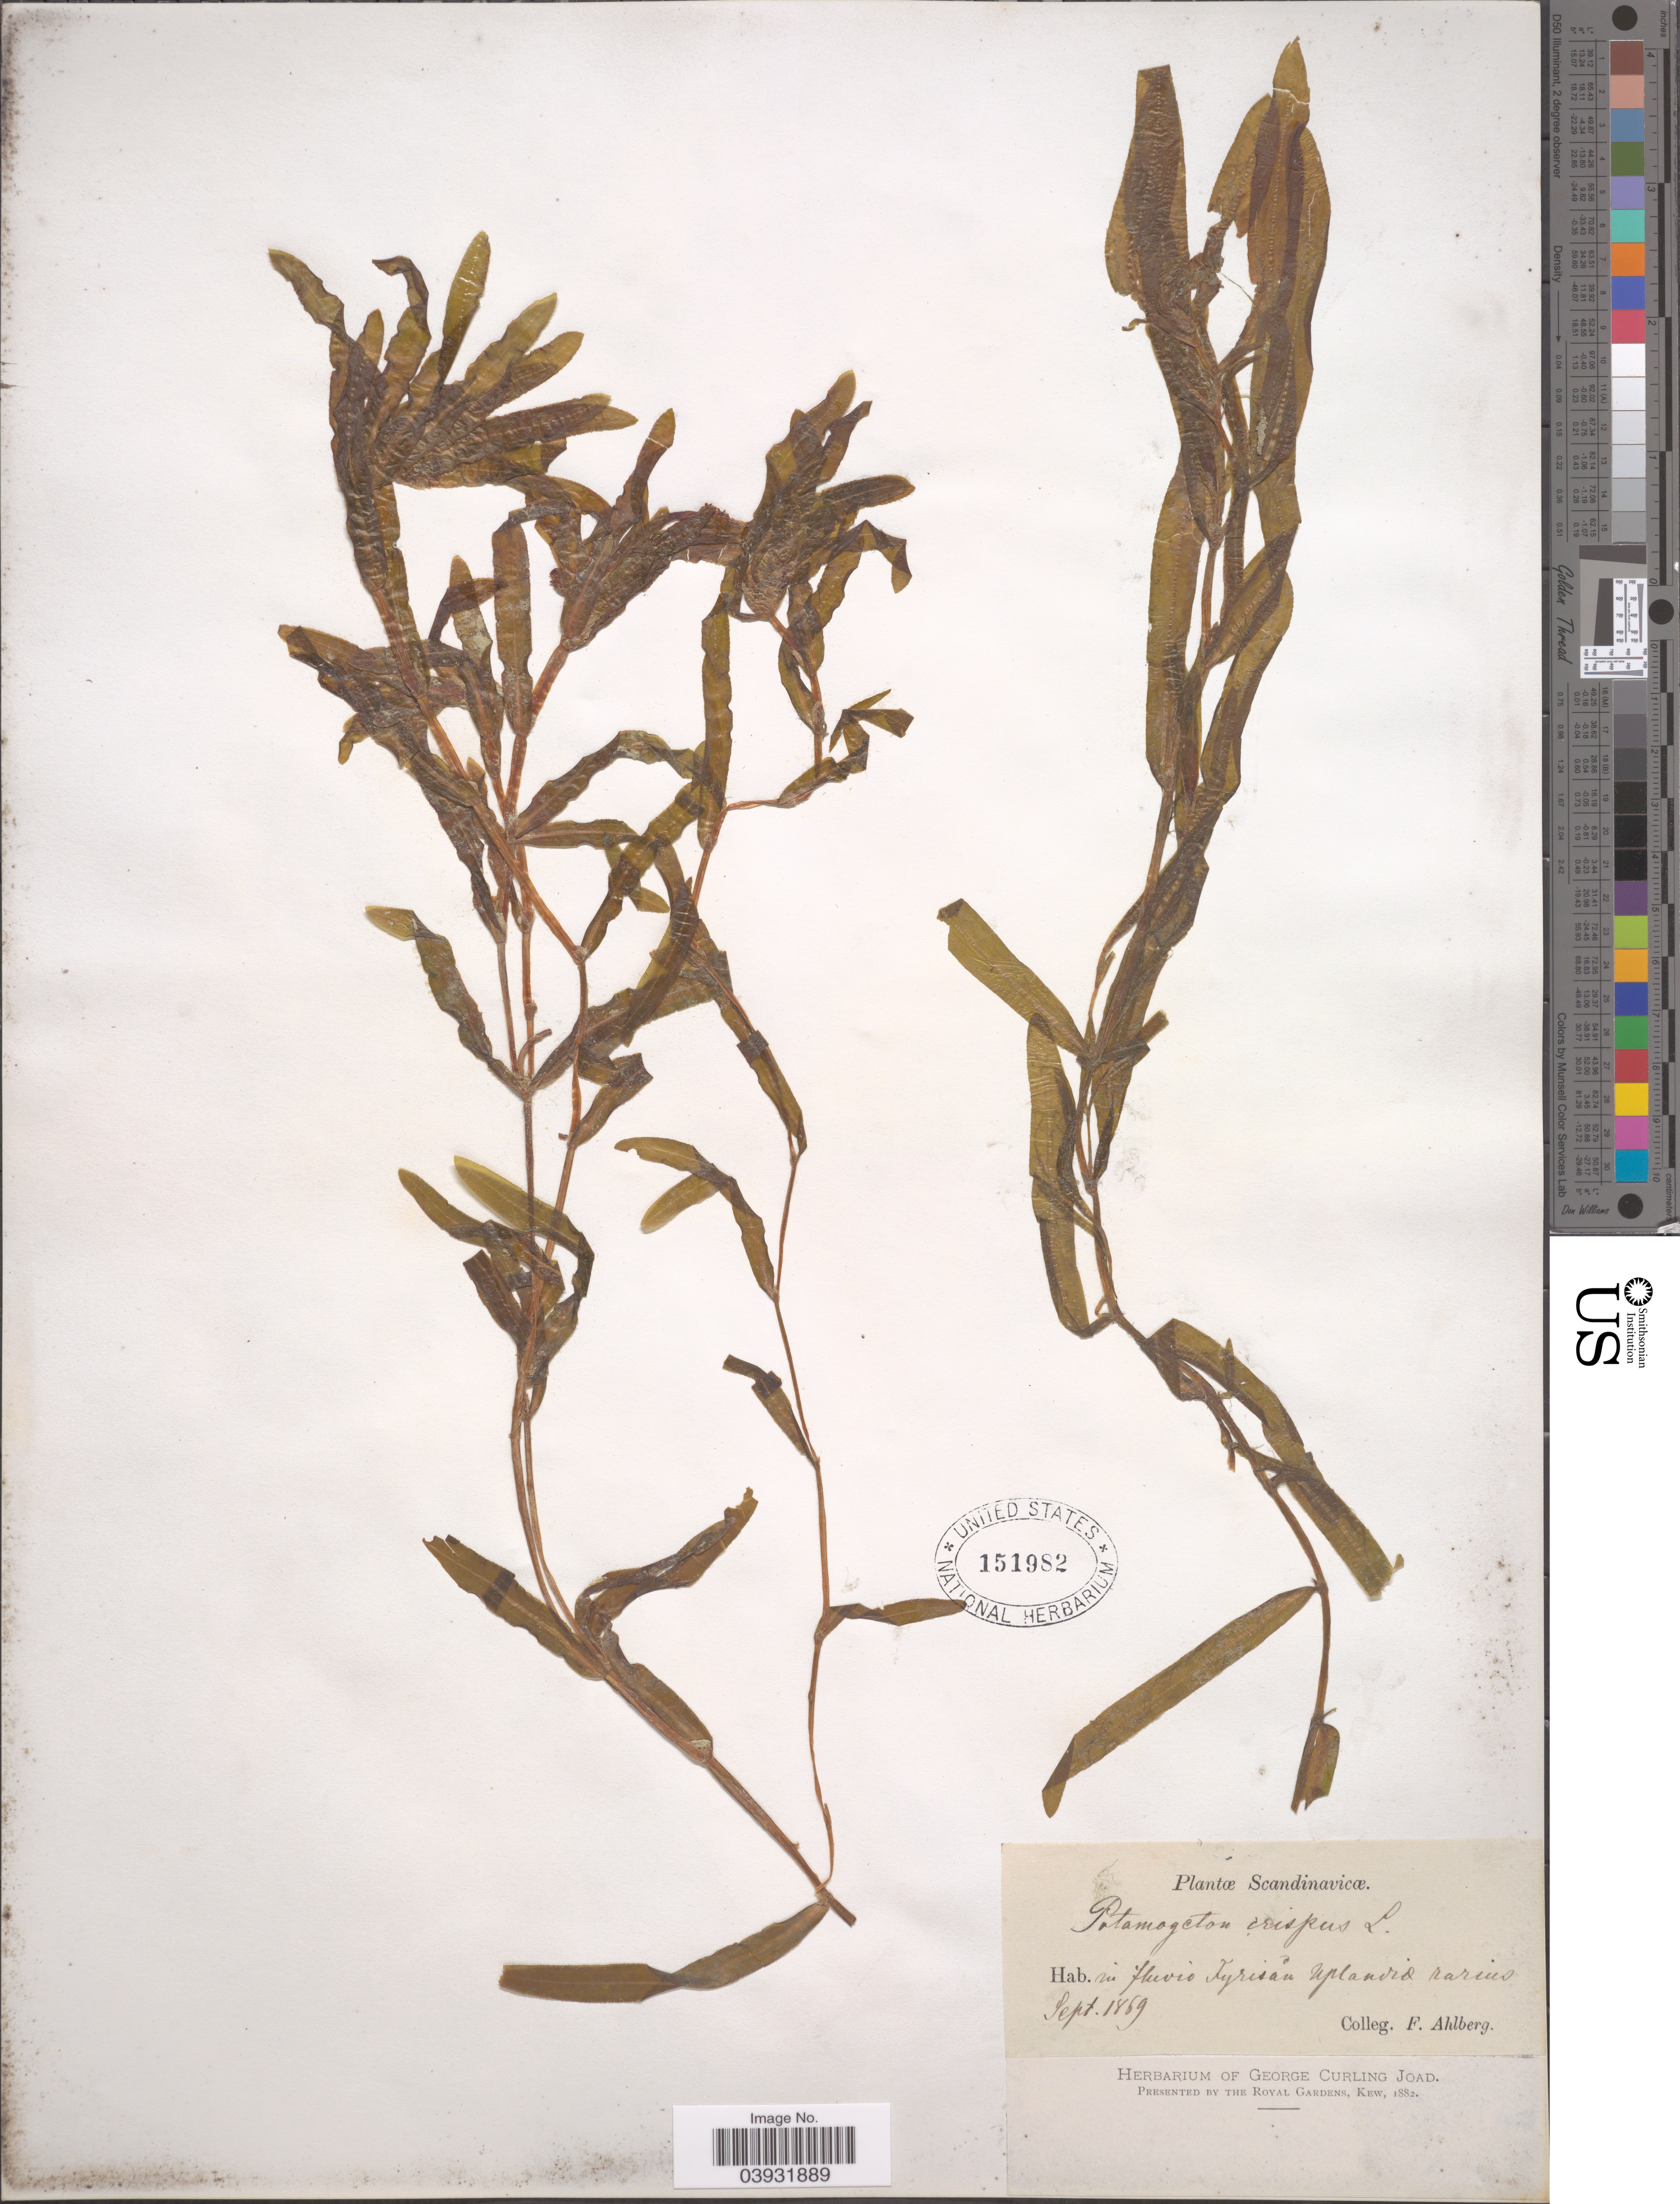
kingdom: Plantae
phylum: Tracheophyta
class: Liliopsida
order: Alismatales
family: Potamogetonaceae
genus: Potamogeton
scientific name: Potamogeton crispus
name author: L.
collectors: F. Ahlberg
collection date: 1869-09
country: Sweden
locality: Scandinavicæ. In fluvio Tyrisan Uplandia rarius.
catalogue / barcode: US 151982